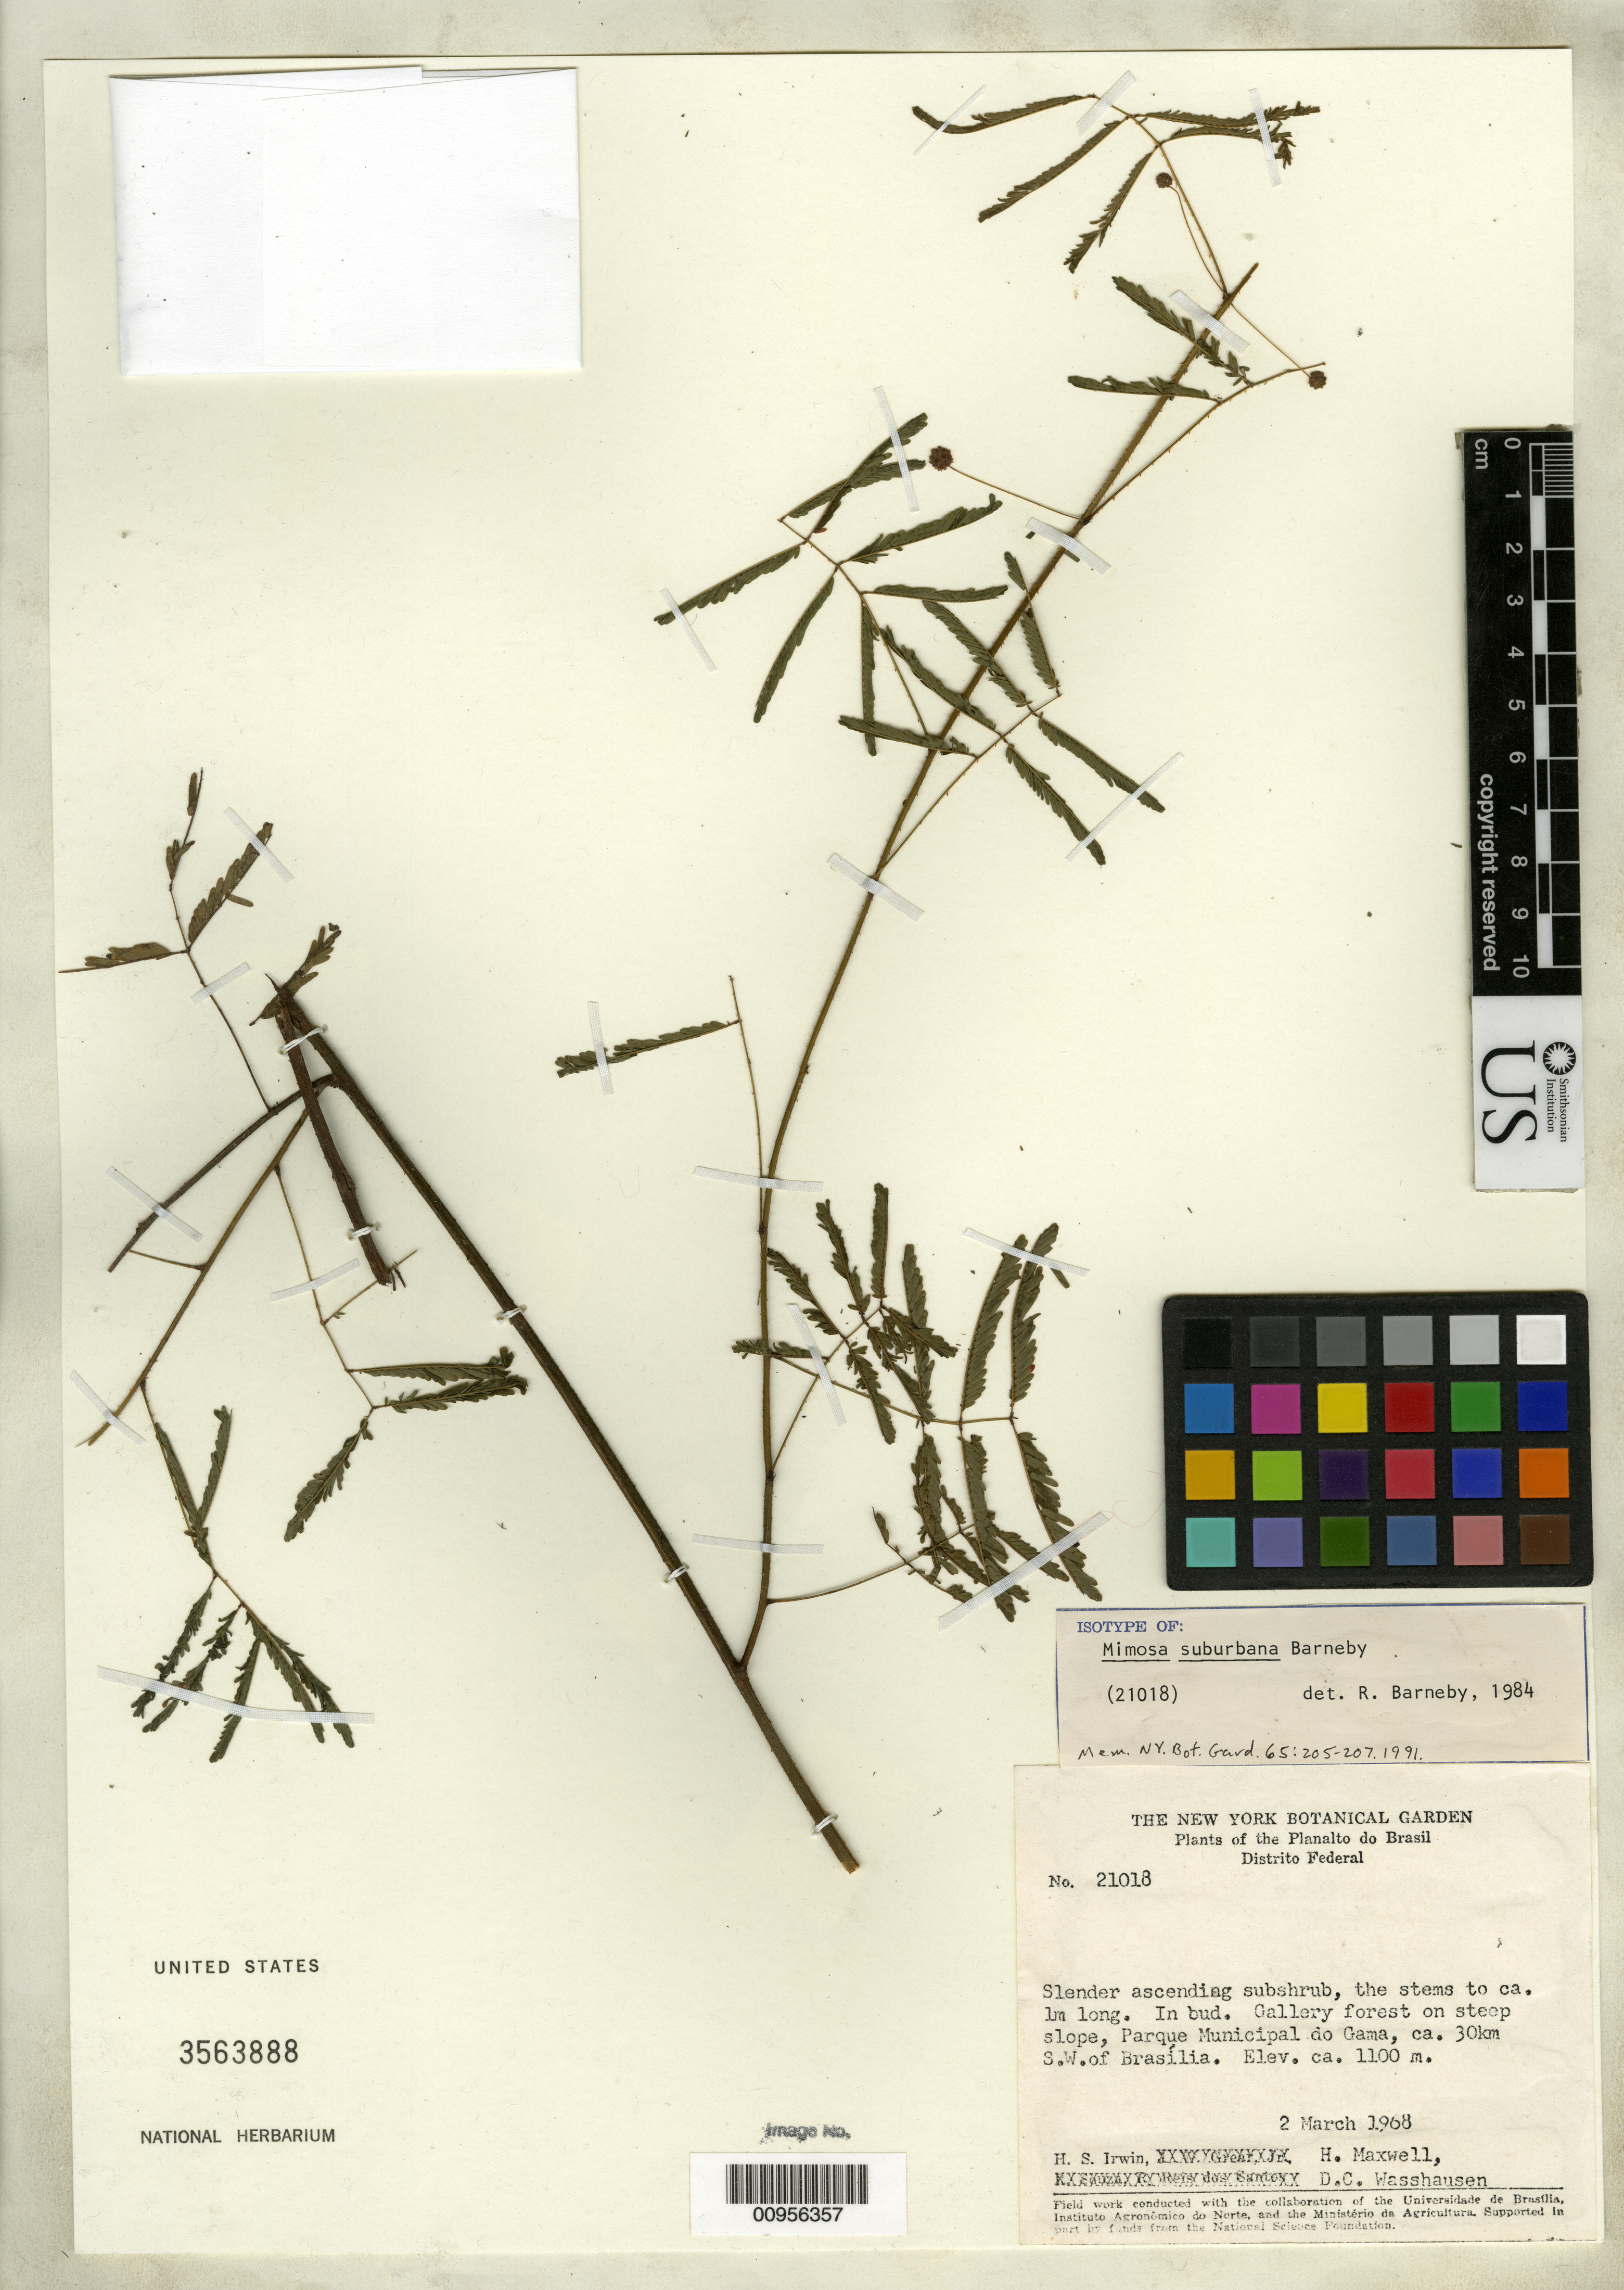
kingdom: Plantae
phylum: Tracheophyta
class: Magnoliopsida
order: Fabales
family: Fabaceae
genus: Mimosa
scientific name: Mimosa suburbana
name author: Barneby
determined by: Barneby, Rupert C., (NY)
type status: Isotype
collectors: H. Irwin, H. Maxwell & D. C. Wasshausen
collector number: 21018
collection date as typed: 02 Mar 1968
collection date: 1968-03-02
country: Brazil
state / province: Distrito Federal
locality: Parque Municipal do Gama, ca. 30 km S.W. of Brasília.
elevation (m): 1100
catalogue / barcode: US 3563888